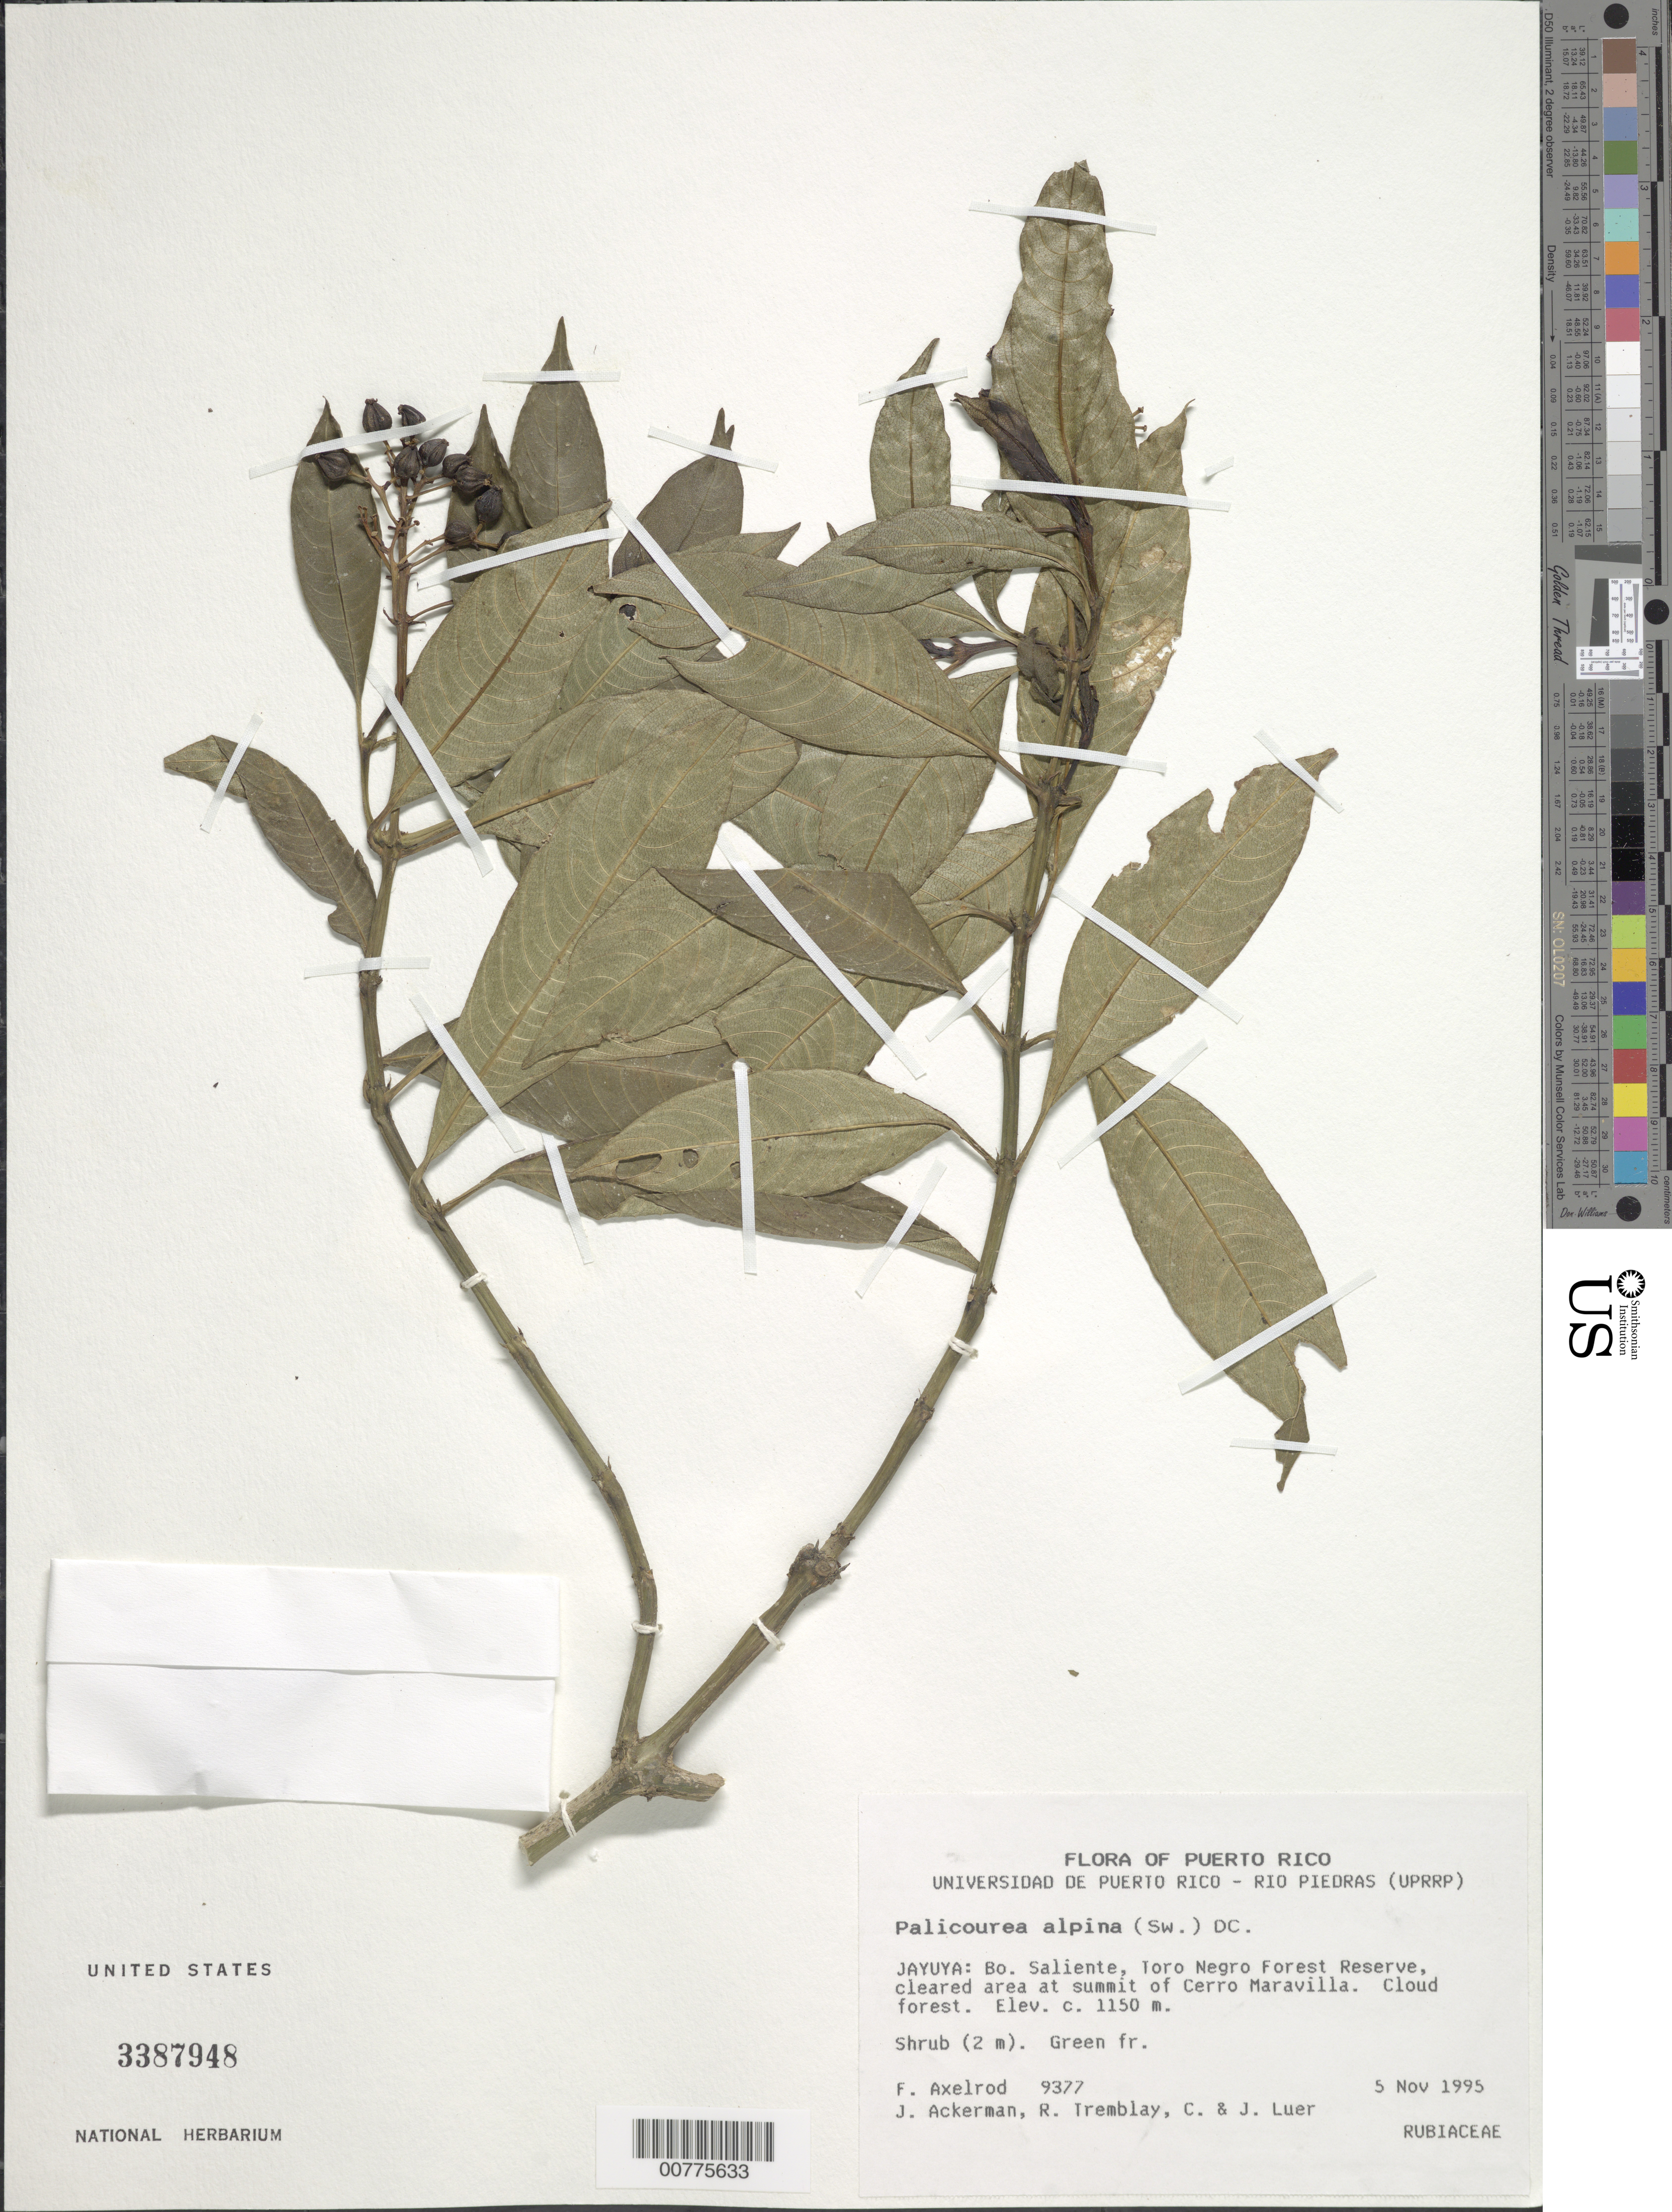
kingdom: Plantae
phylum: Tracheophyta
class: Magnoliopsida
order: Gentianales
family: Rubiaceae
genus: Palicourea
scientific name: Palicourea alpina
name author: (Sw.) DC.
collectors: F. S. Axelrod, J. Ackerman, R. L. Tremblay & C. Luer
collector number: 9377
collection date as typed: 05 Nov 1995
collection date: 1995-11-05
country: Puerto Rico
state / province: Jayuya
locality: Jayuya: Bo. Saliente, Toro Negro Forest Reserve, cleared area at summit of Cerro Maravilla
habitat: Cloud forest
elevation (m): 1150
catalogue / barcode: US 3387948